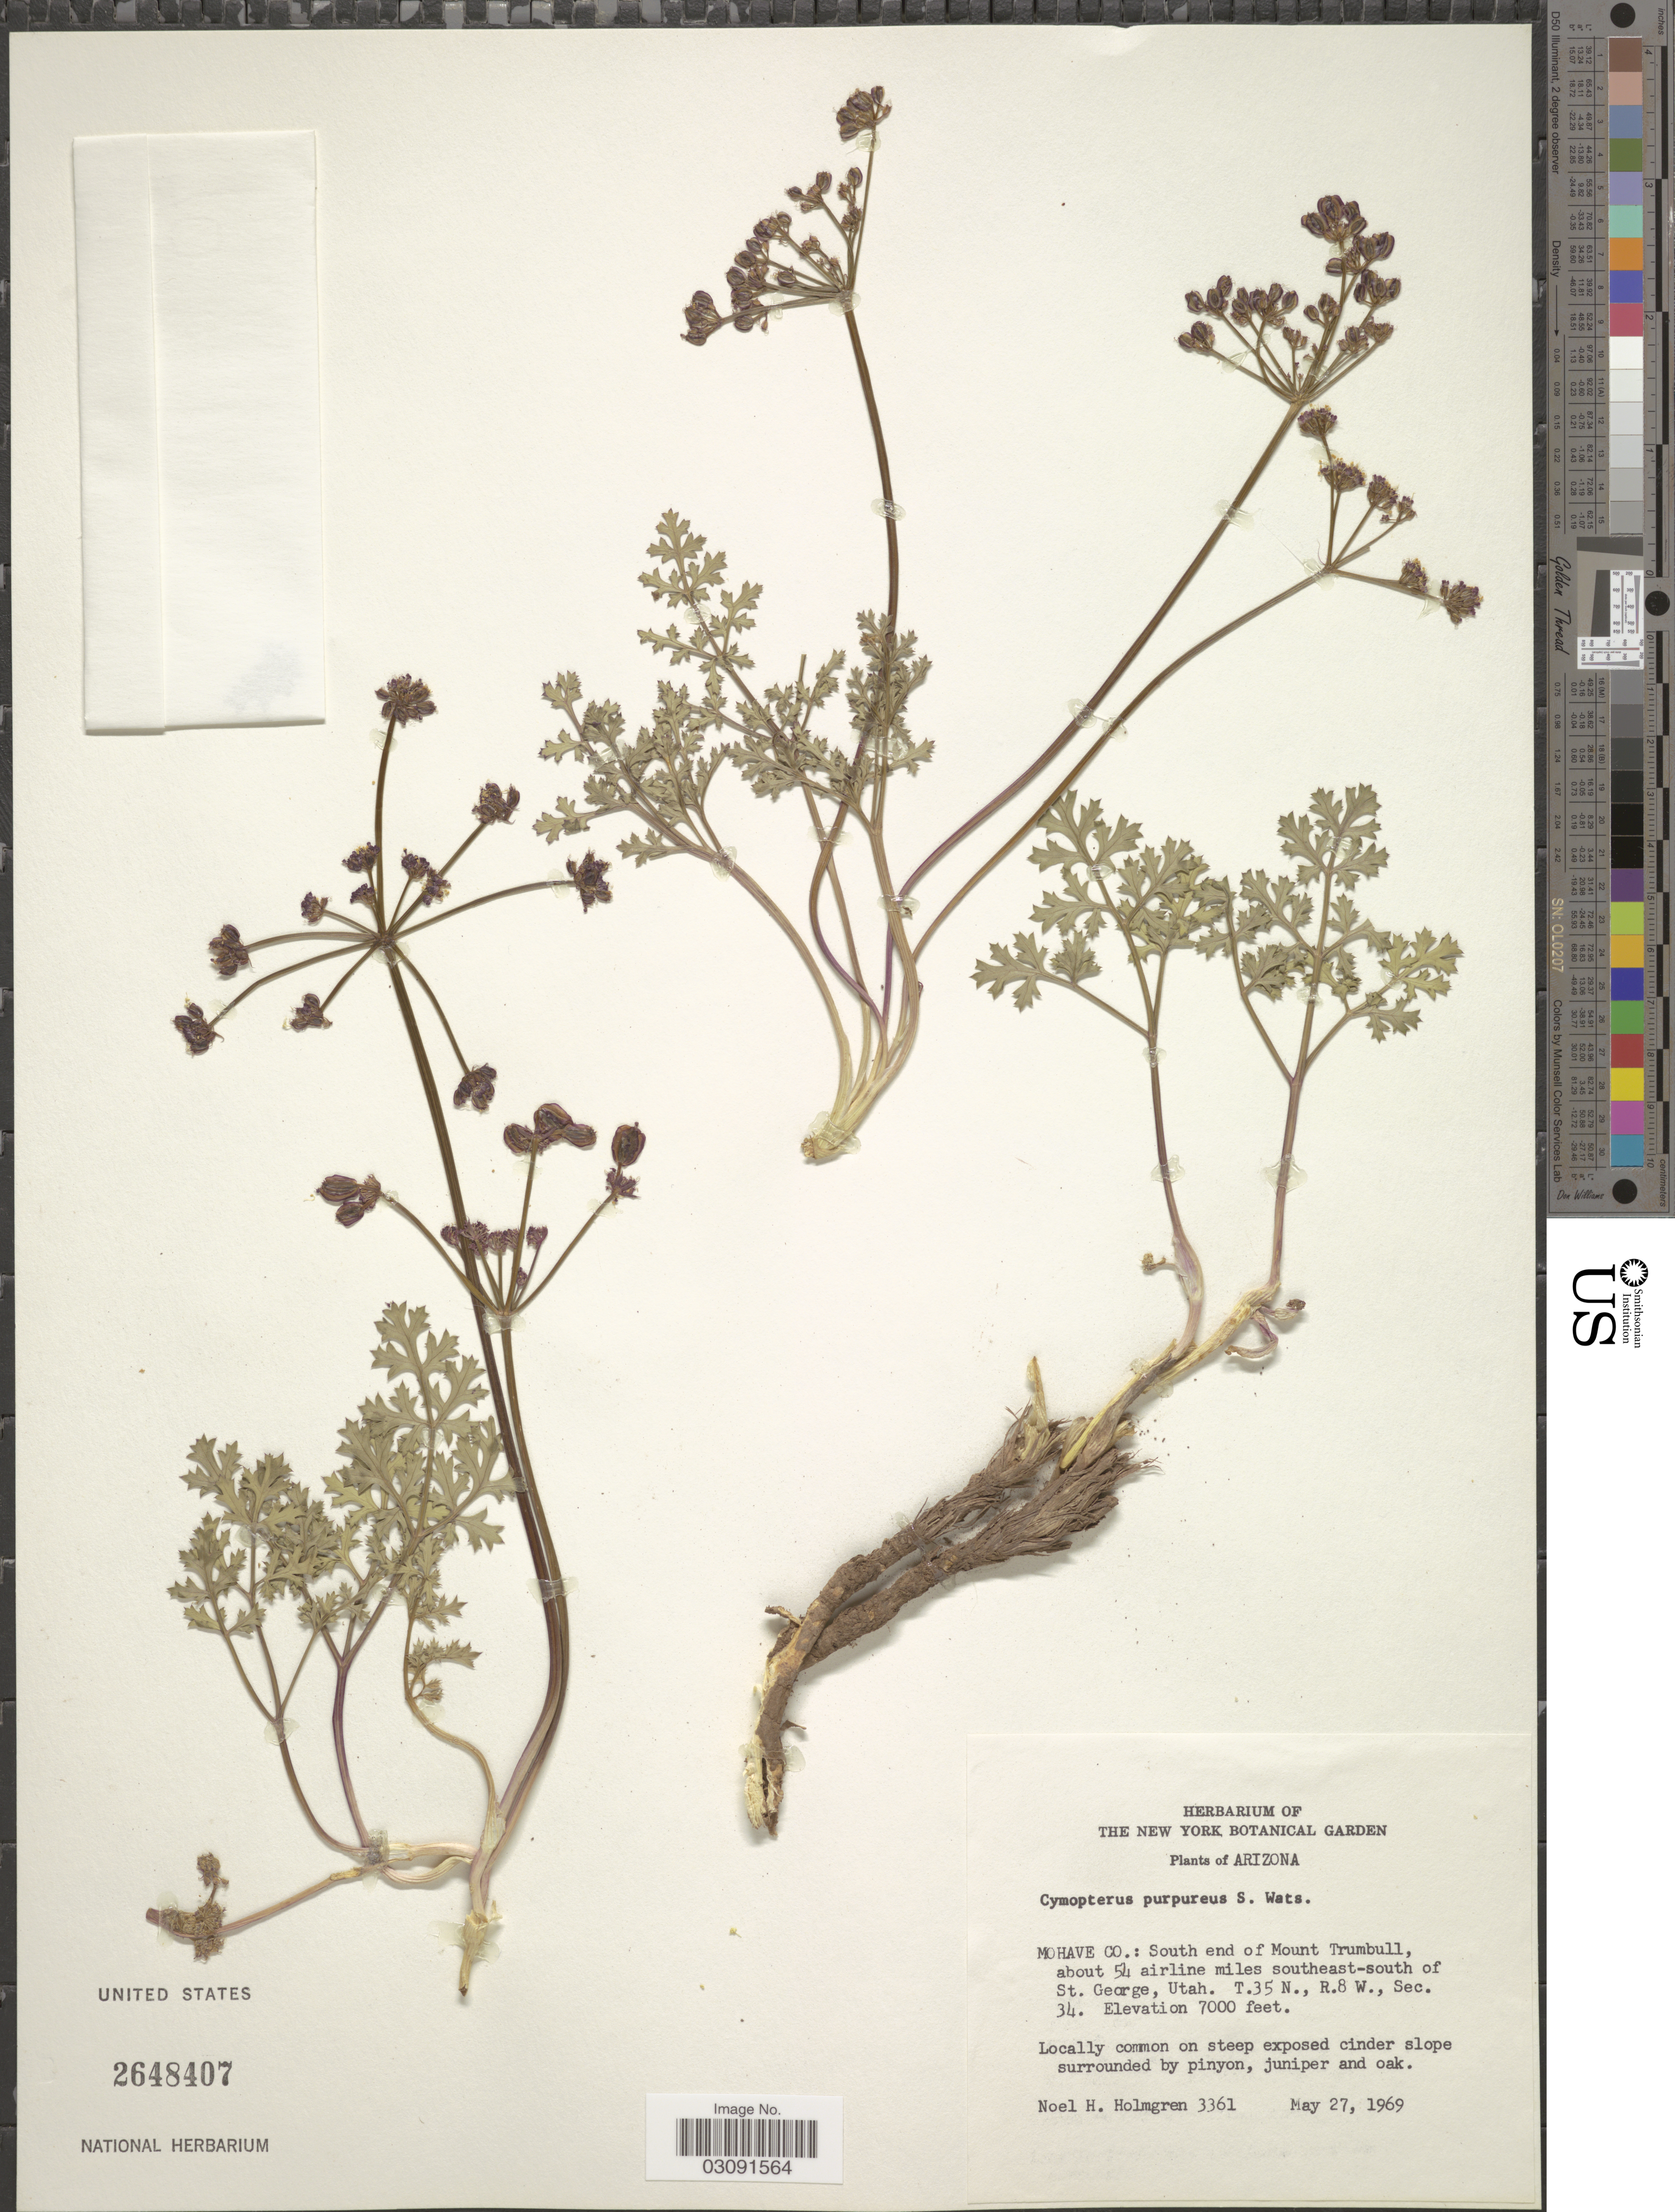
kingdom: Plantae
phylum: Tracheophyta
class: Magnoliopsida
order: Apiales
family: Apiaceae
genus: Cymopterus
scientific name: Cymopterus purpureus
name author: S. Watson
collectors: N. H. Holmgren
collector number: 3361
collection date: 1969-05-27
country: United States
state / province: Arizona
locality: Mohave Co.: South end of Mount Trumbull, about 54 airline miles southeast-south of St. George, Utah, T.35N., R.8W., Sec. 34.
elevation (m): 2134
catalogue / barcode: US 2648407